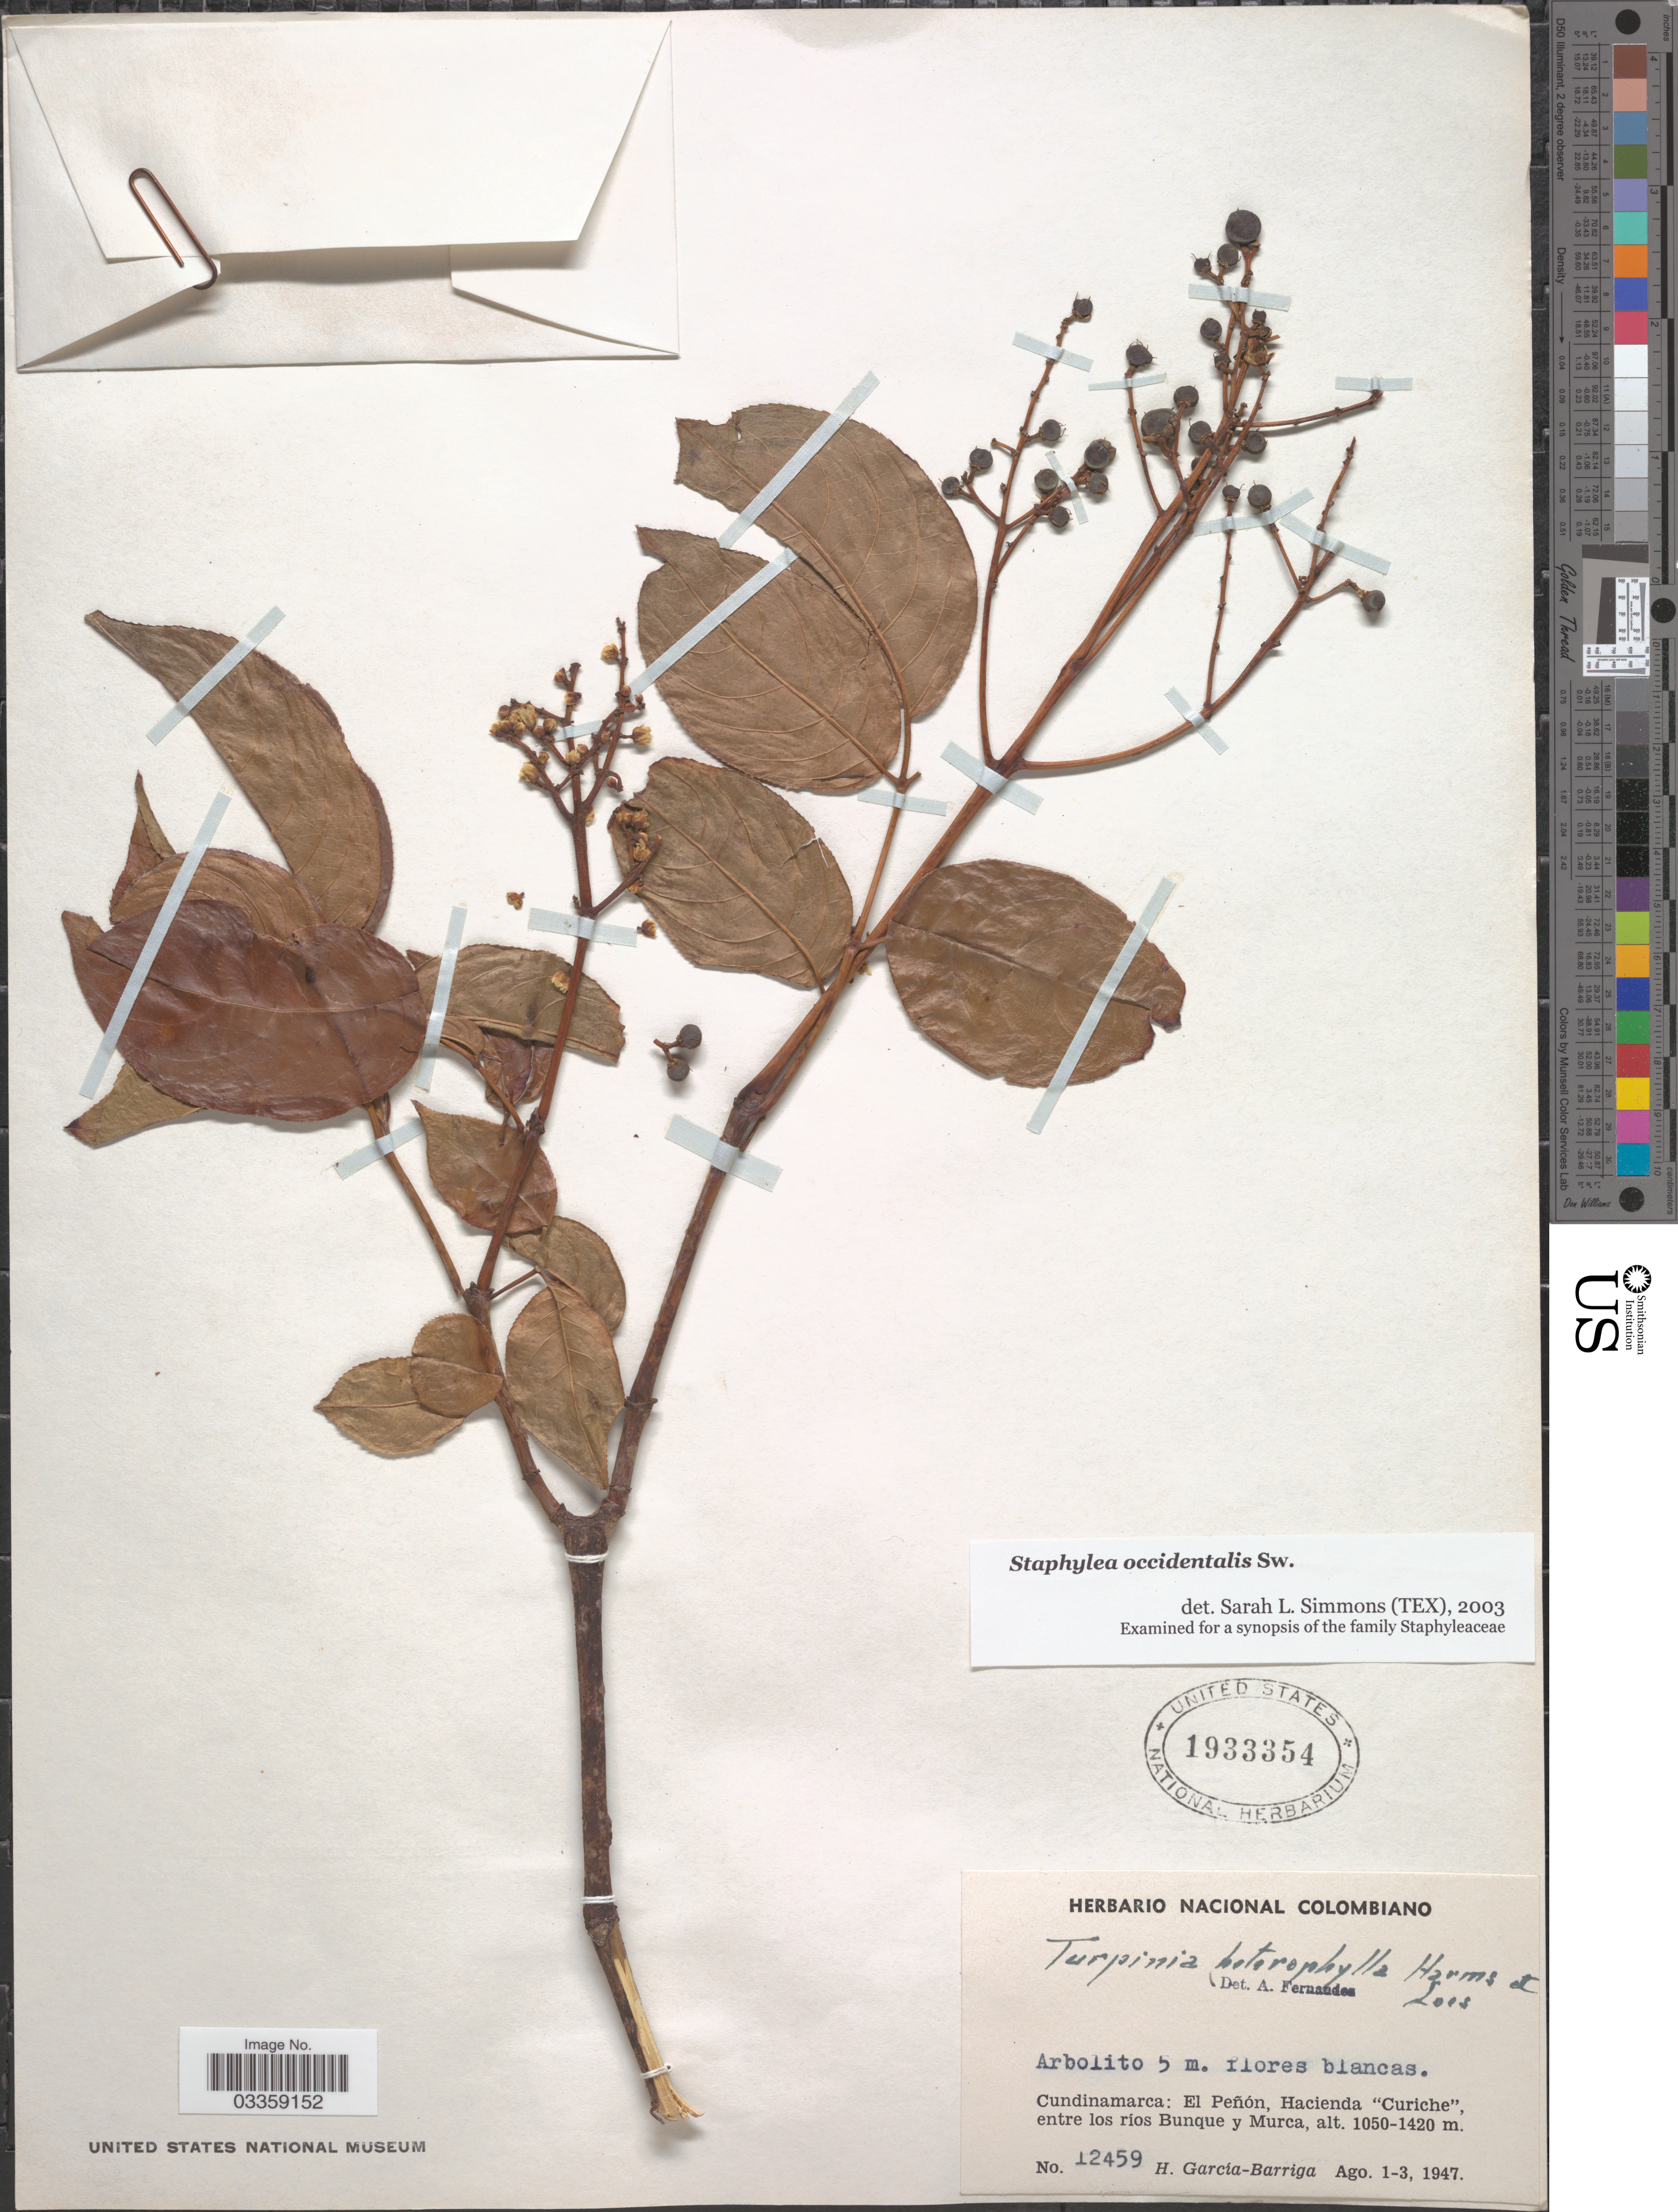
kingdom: Plantae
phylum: Tracheophyta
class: Magnoliopsida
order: Crossosomatales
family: Staphyleaceae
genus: Turpinia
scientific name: Turpinia occidentalis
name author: (Sw.) G. Don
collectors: H. García Barriga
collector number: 12459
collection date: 1947-08-01/1947-08-03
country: Colombia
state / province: Cundinamarca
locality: El Peñón, Hacienda "Curiche", entre los ríos Bunque y Murca.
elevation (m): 1050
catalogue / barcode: US 1933354